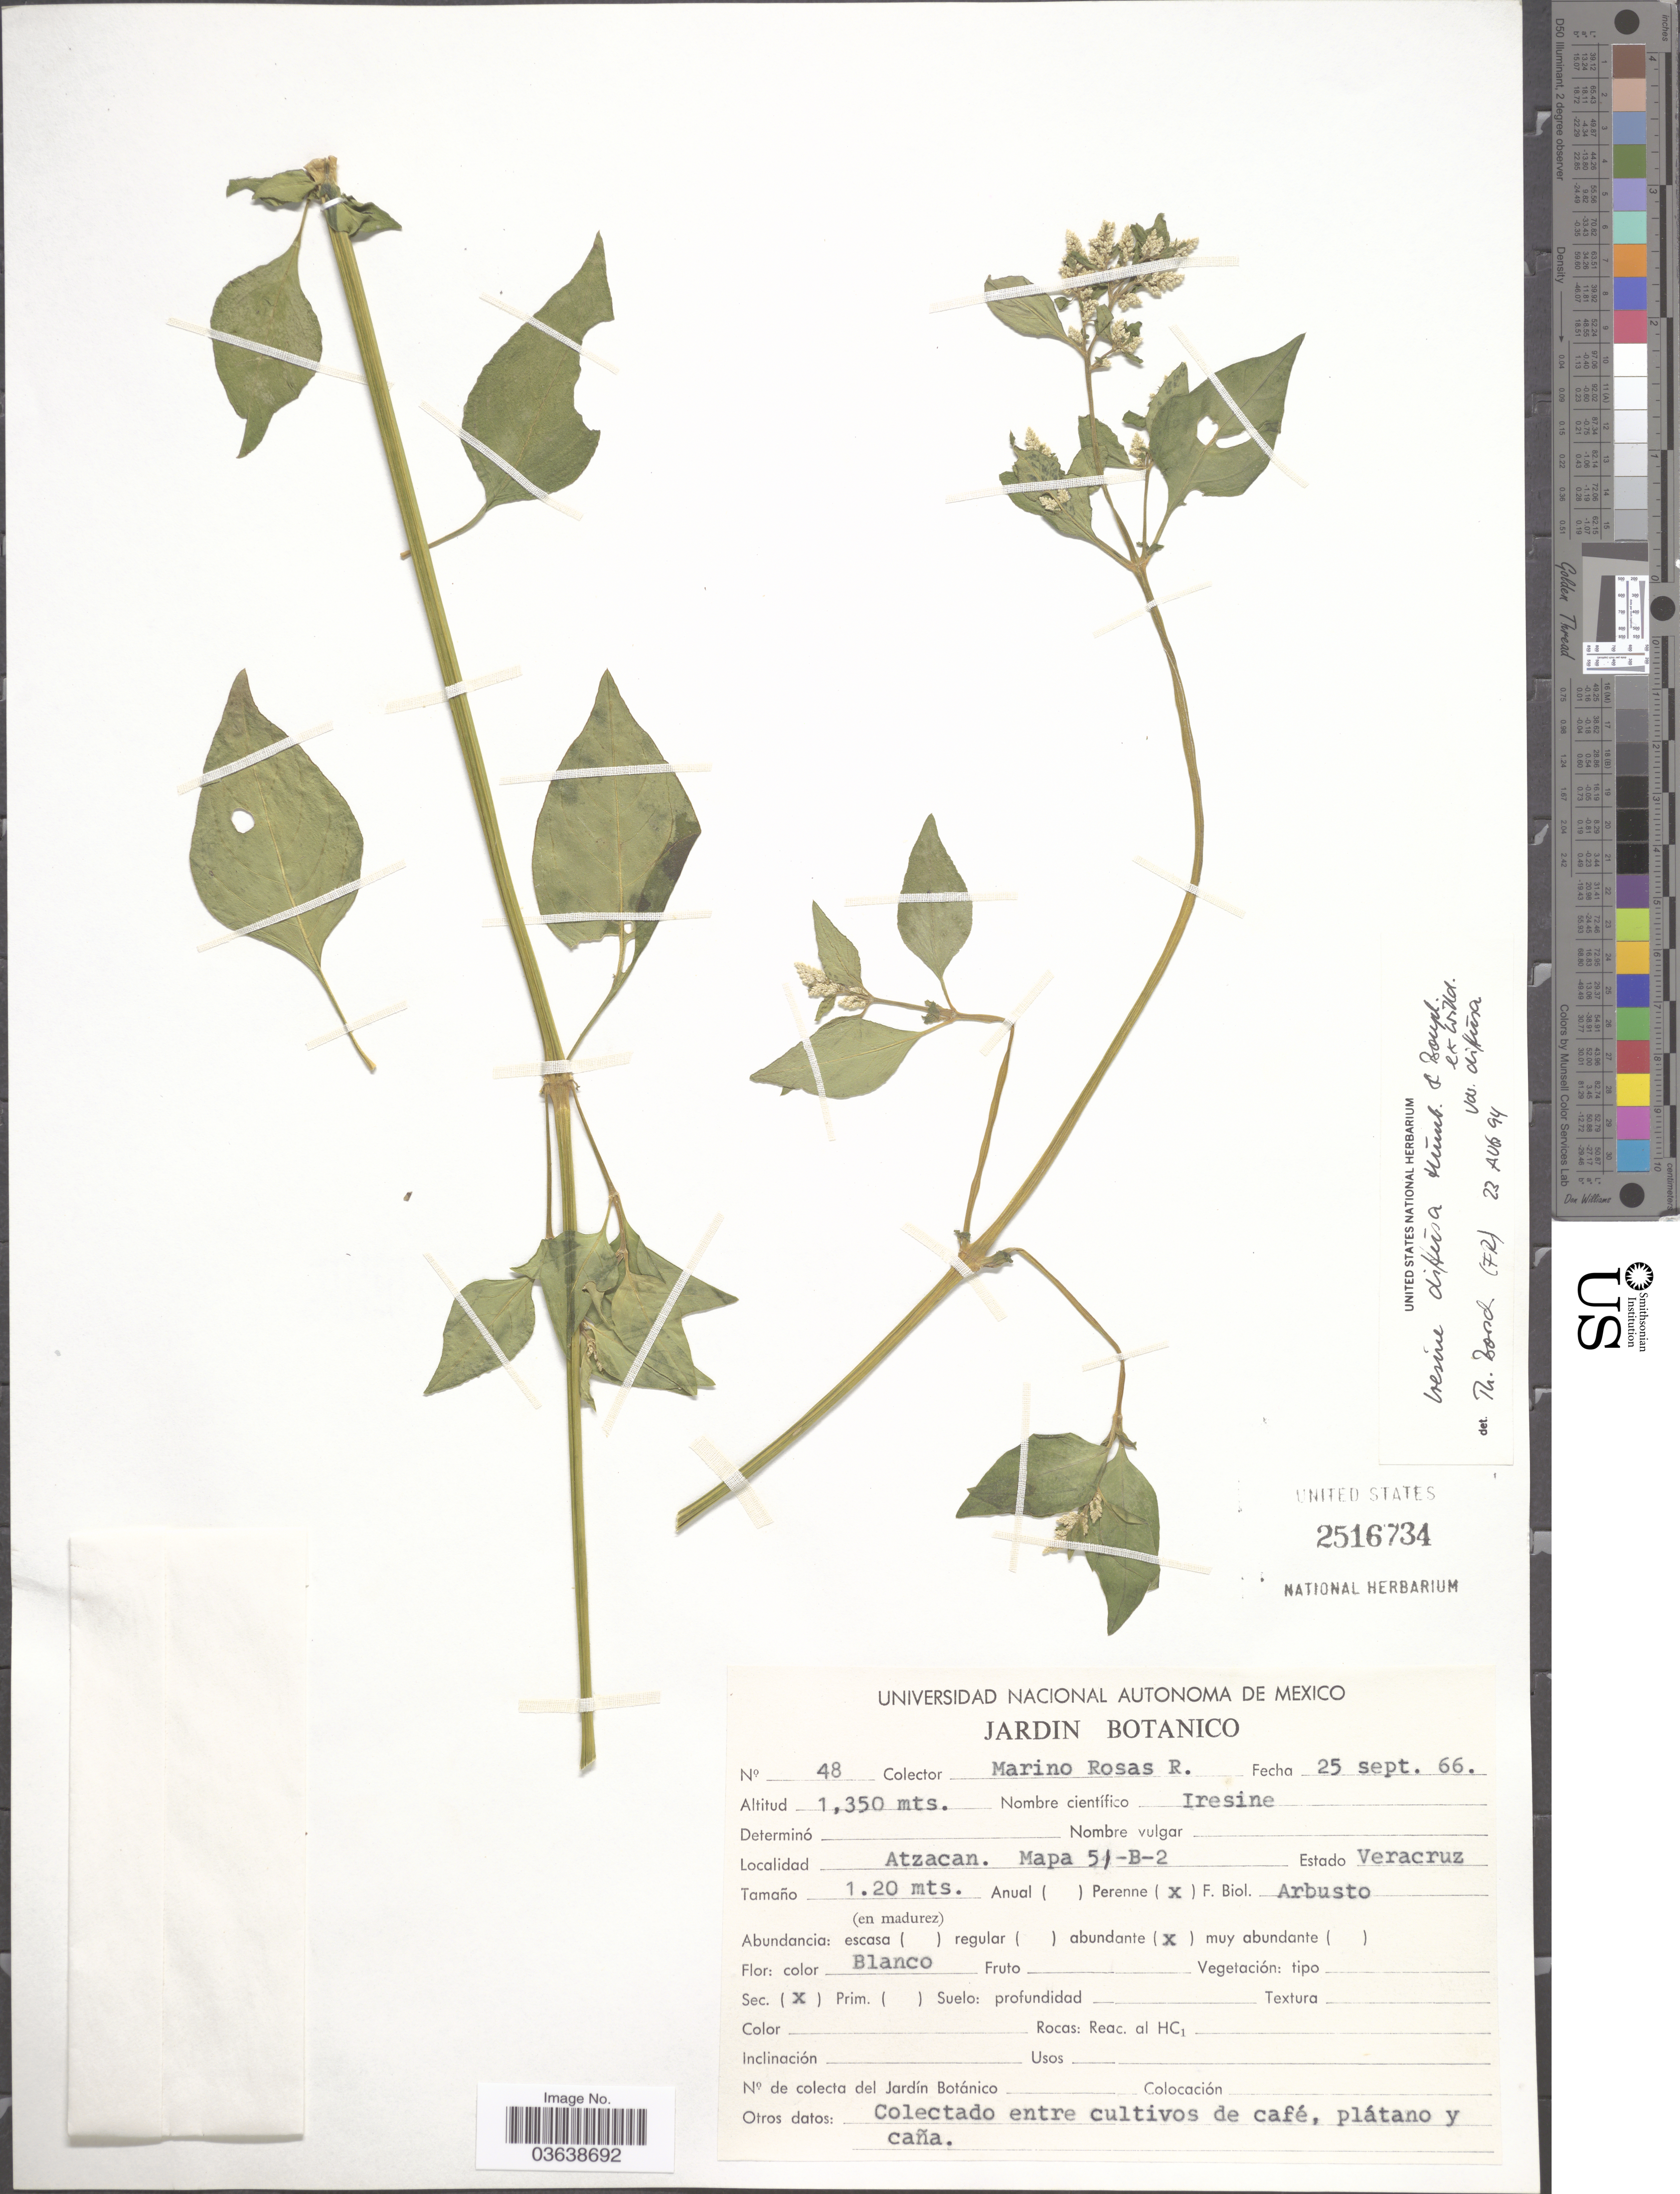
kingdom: Plantae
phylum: Tracheophyta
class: Magnoliopsida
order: Caryophyllales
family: Amaranthaceae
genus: Iresine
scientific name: Iresine celosia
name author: L.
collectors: M. Rosas R.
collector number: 48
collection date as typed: Transcribed d/m/y: 25/9/66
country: Mexico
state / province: Veracruz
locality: Atzacan. Mapa 51-B-2. Estado Veracruz.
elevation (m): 1350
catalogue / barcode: US 2516734